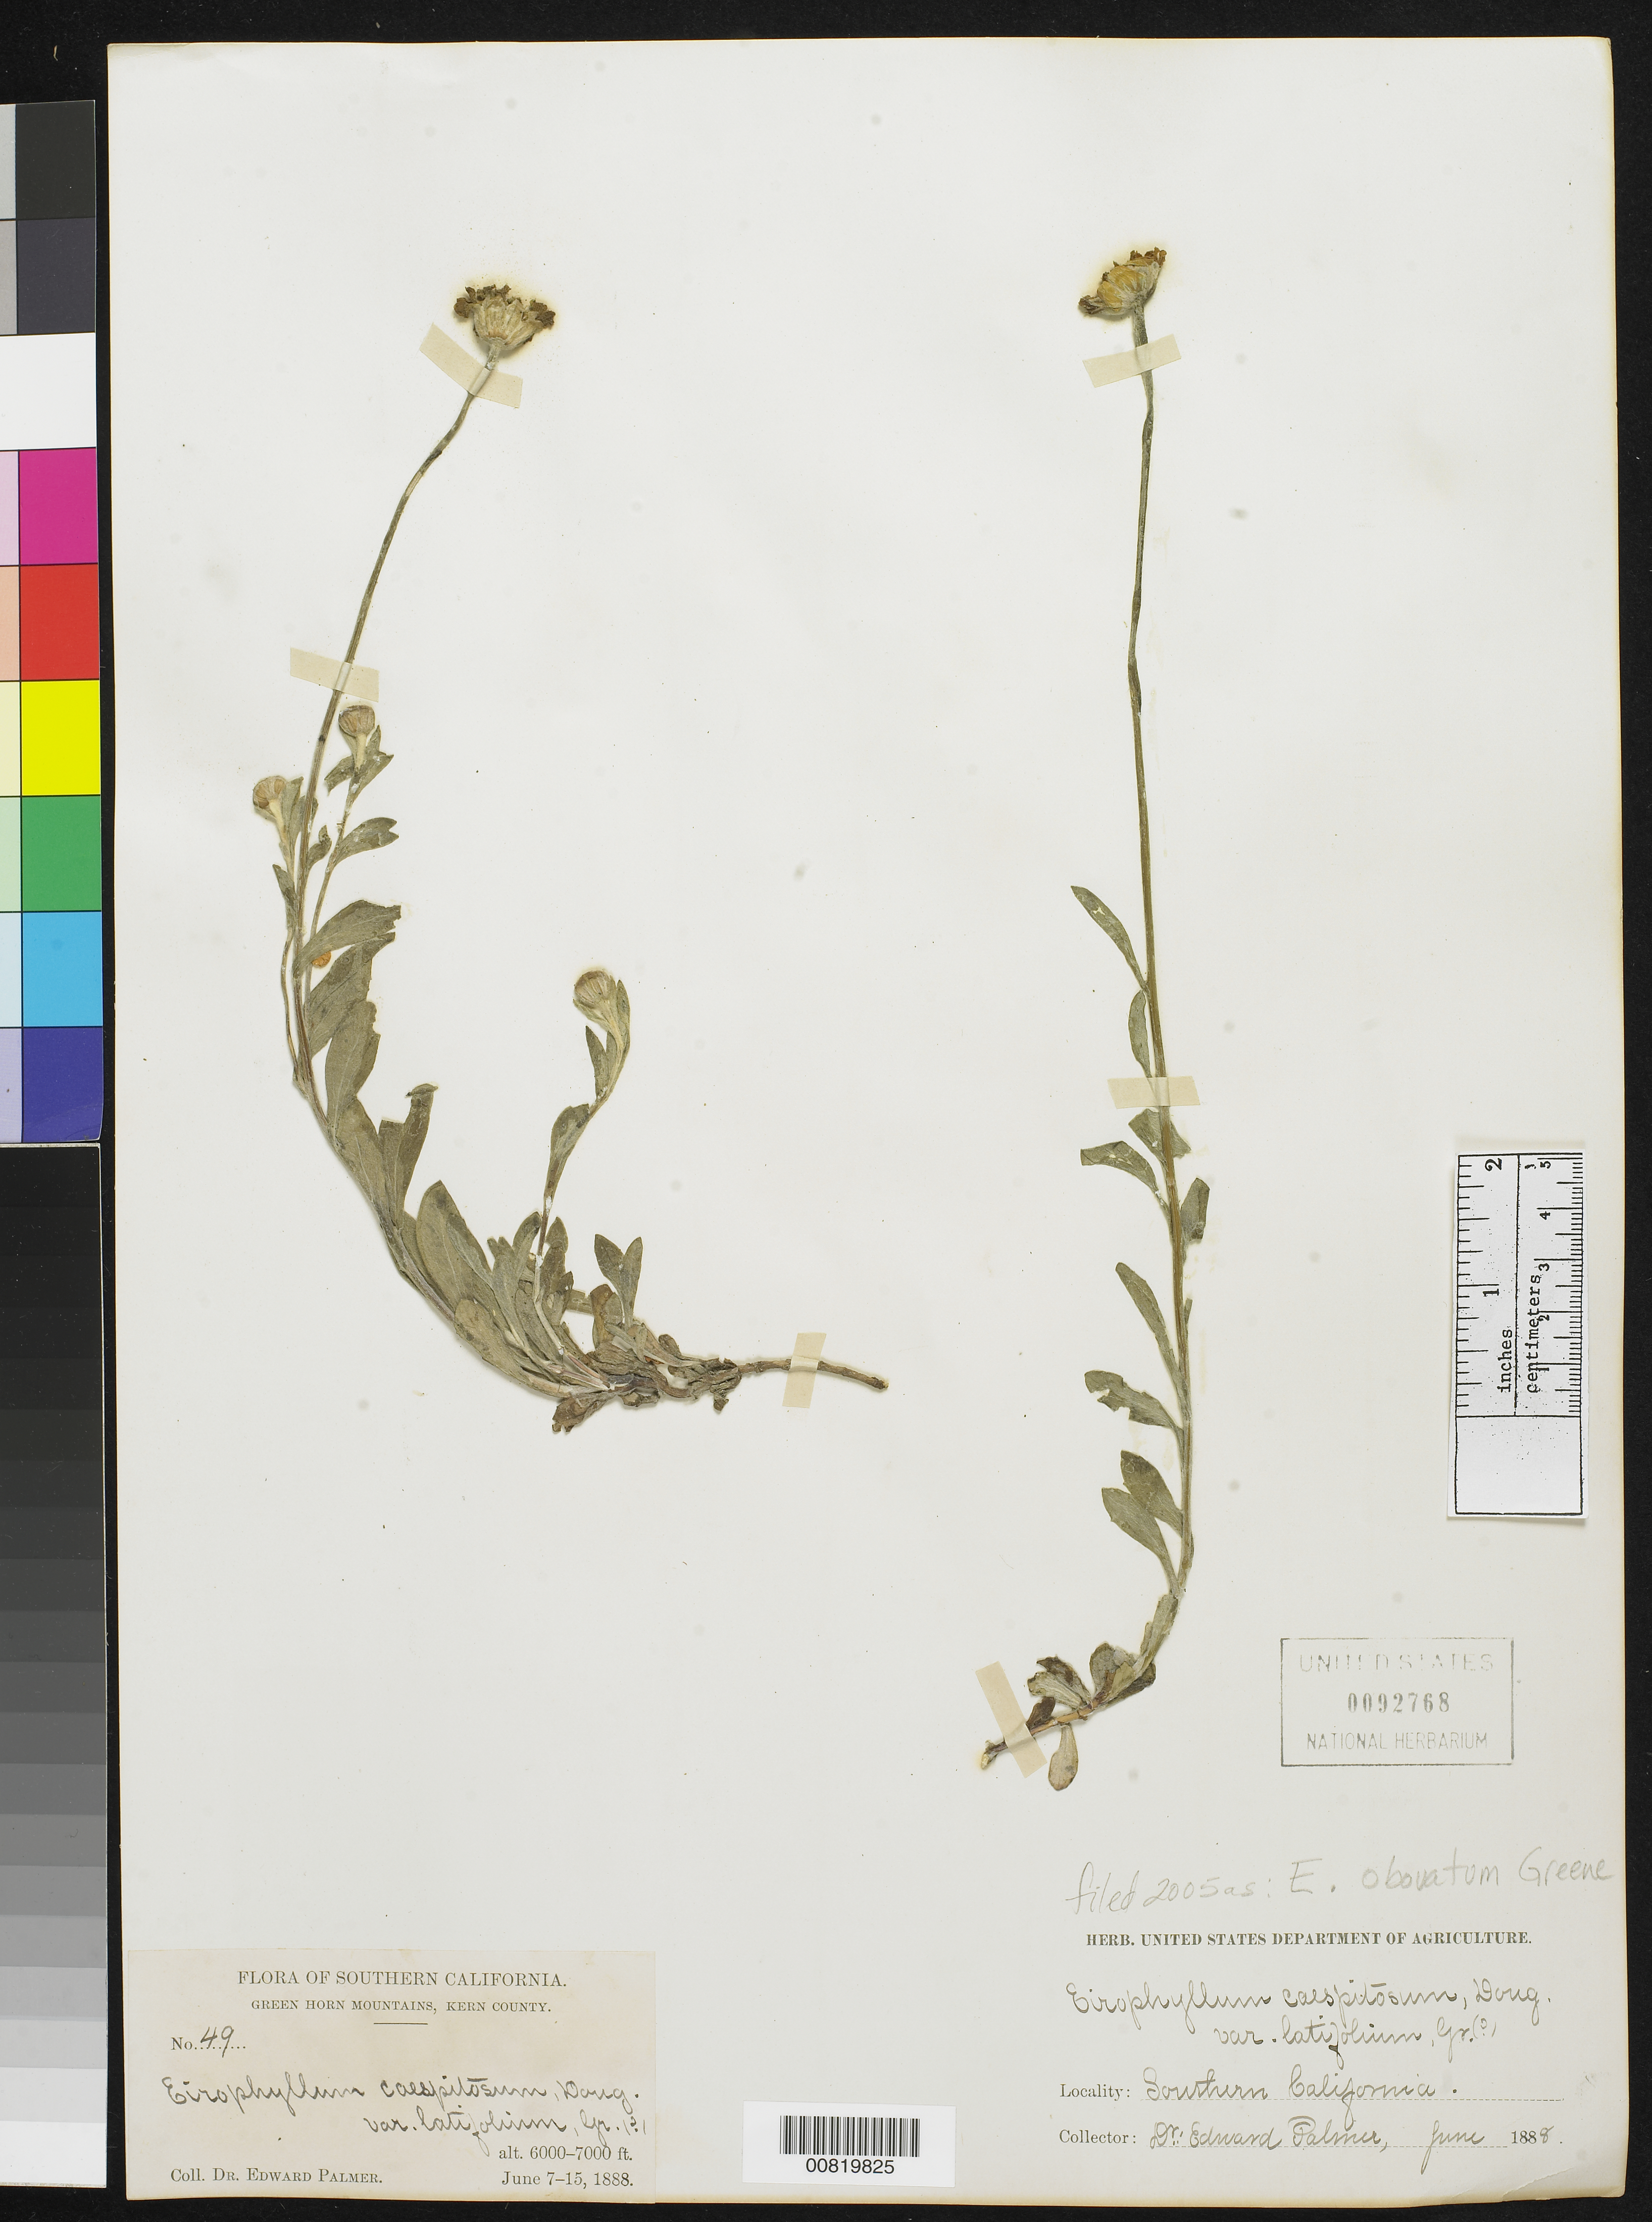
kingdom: Plantae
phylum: Tracheophyta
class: Magnoliopsida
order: Asterales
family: Asteraceae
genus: Eriophyllum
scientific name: Eriophyllum obovatum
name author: Greene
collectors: E. Palmer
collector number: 49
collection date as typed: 07 Jun 1888 to 15 Jun 1888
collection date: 1888-06-07/1888-06-15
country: United States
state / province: California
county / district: Kern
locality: Green Horn Mountains, Kern County, California.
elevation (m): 1829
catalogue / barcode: US 92768